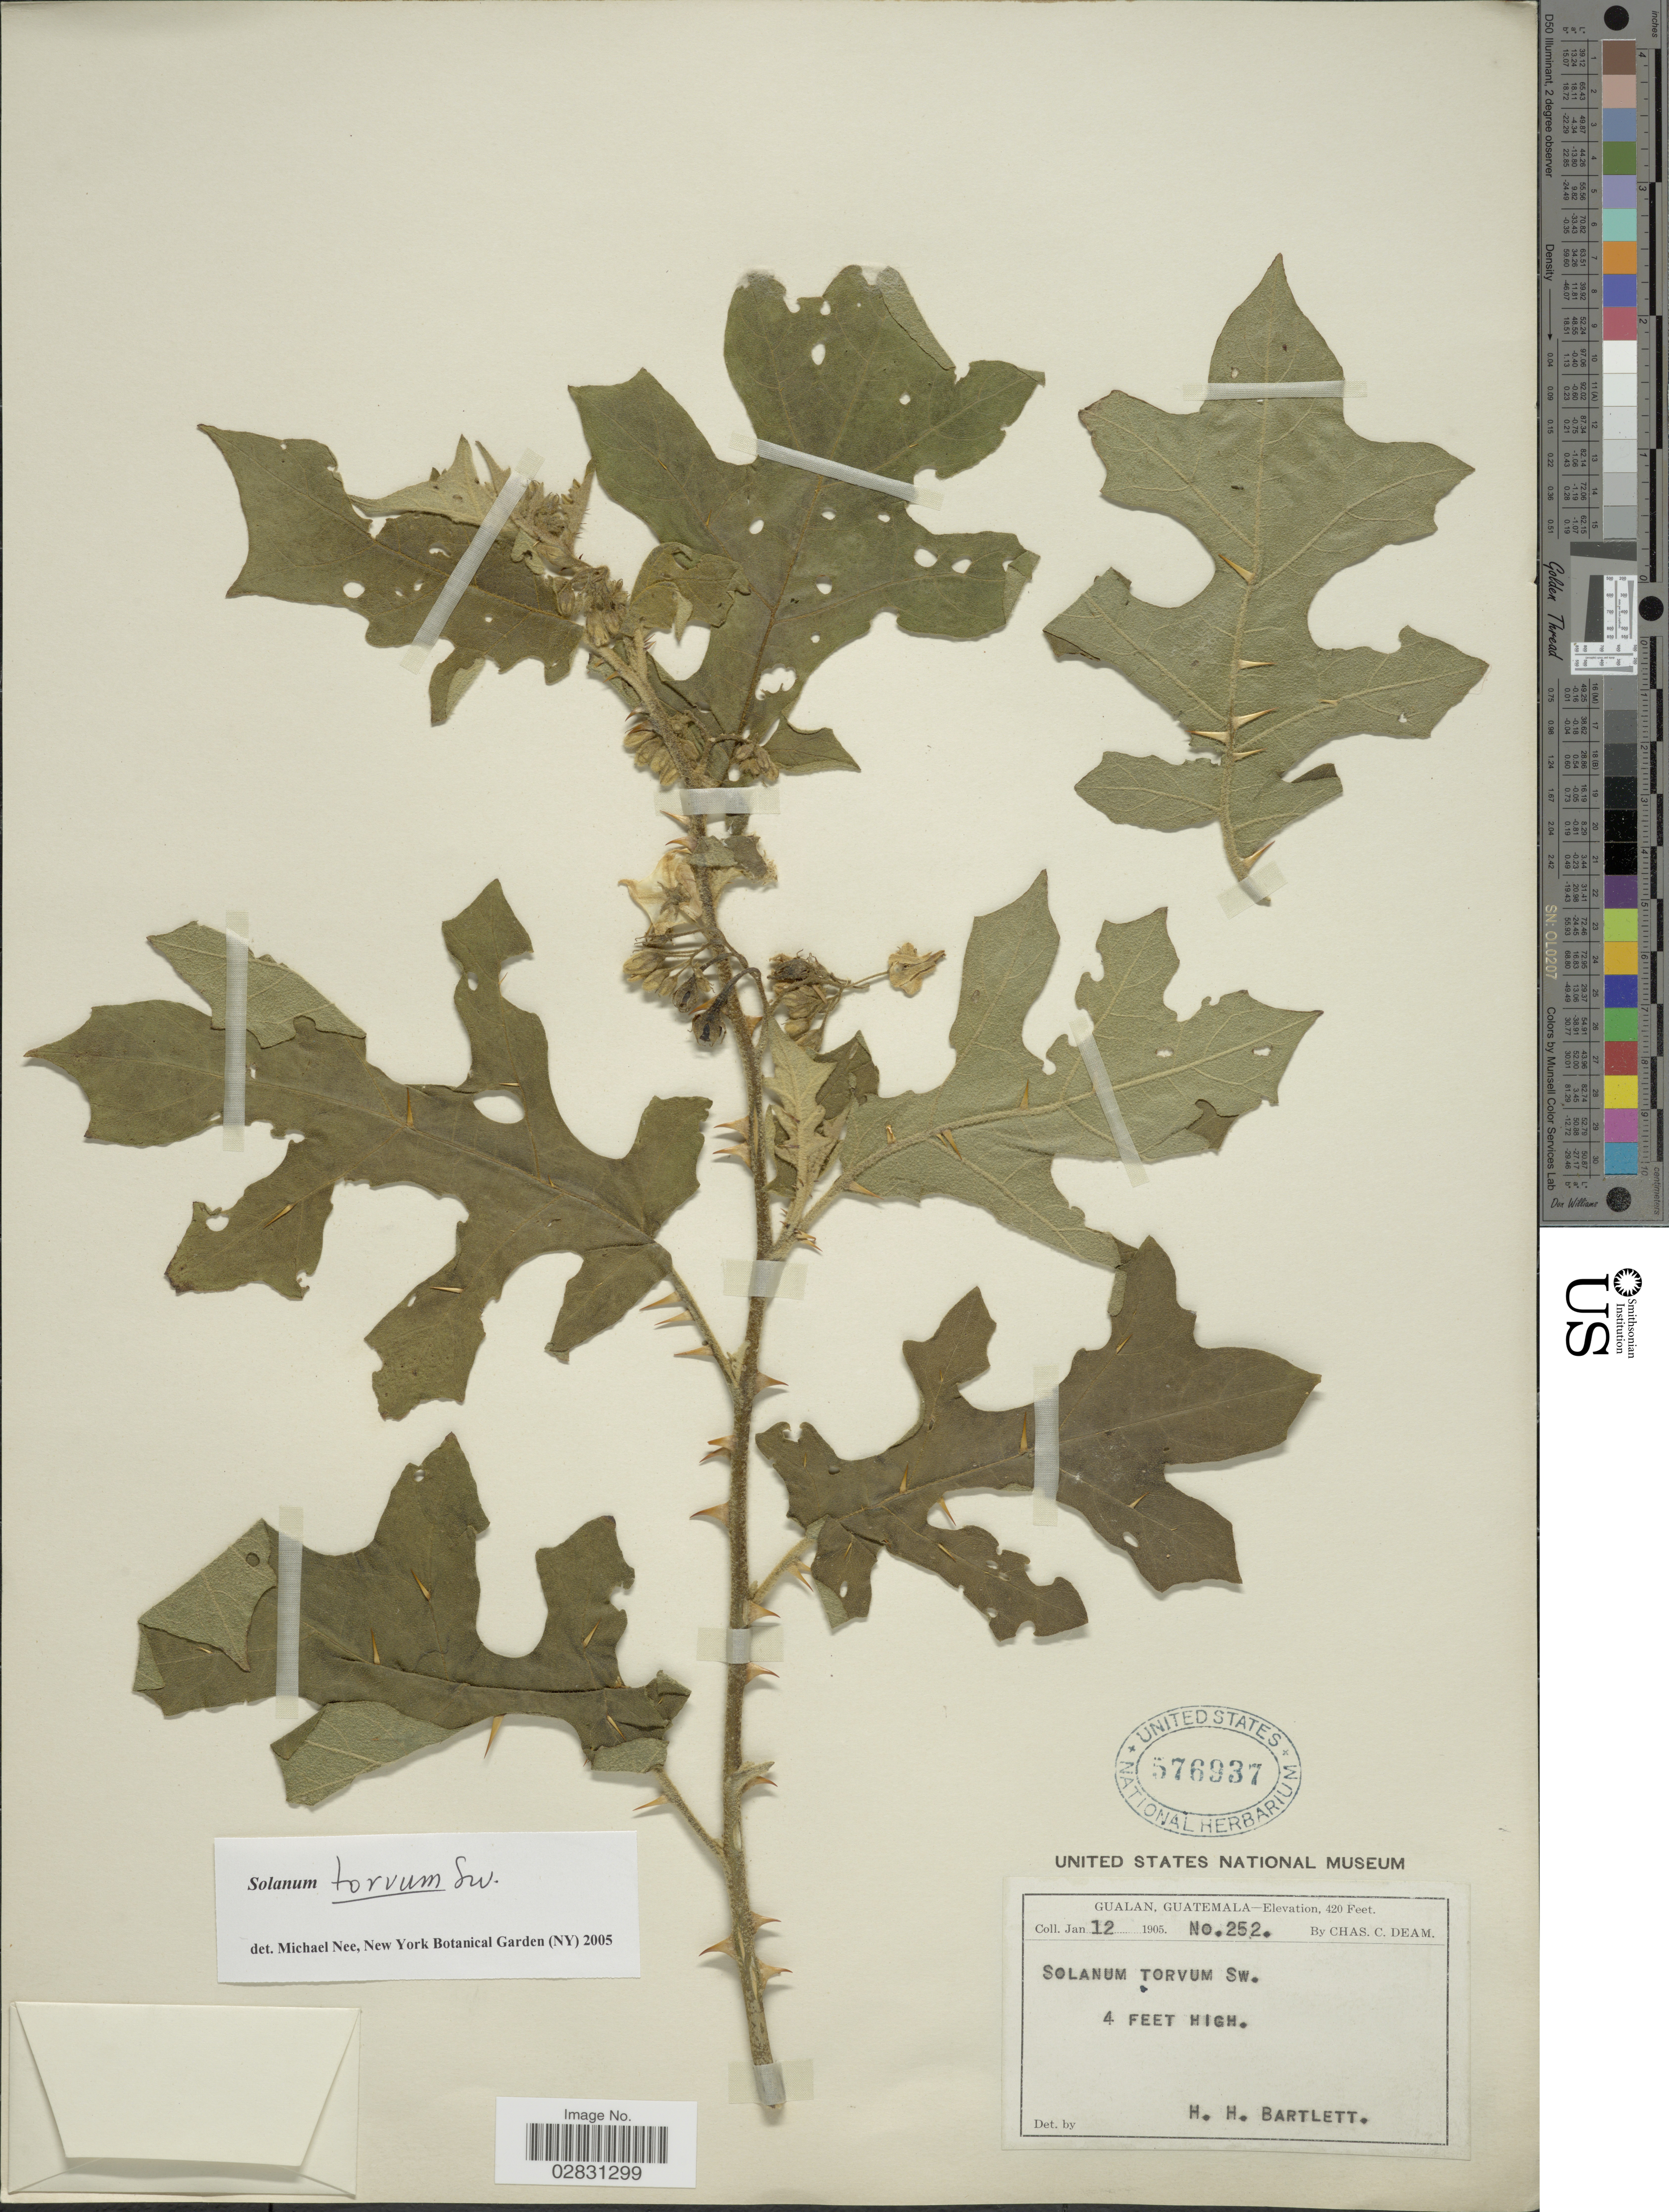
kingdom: Plantae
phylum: Tracheophyta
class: Magnoliopsida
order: Solanales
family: Solanaceae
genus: Solanum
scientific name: Solanum torvum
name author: Sw.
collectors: C. C. Deam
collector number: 252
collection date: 1905-01-12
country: Guatemala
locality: Gualan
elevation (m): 128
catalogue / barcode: US 576937